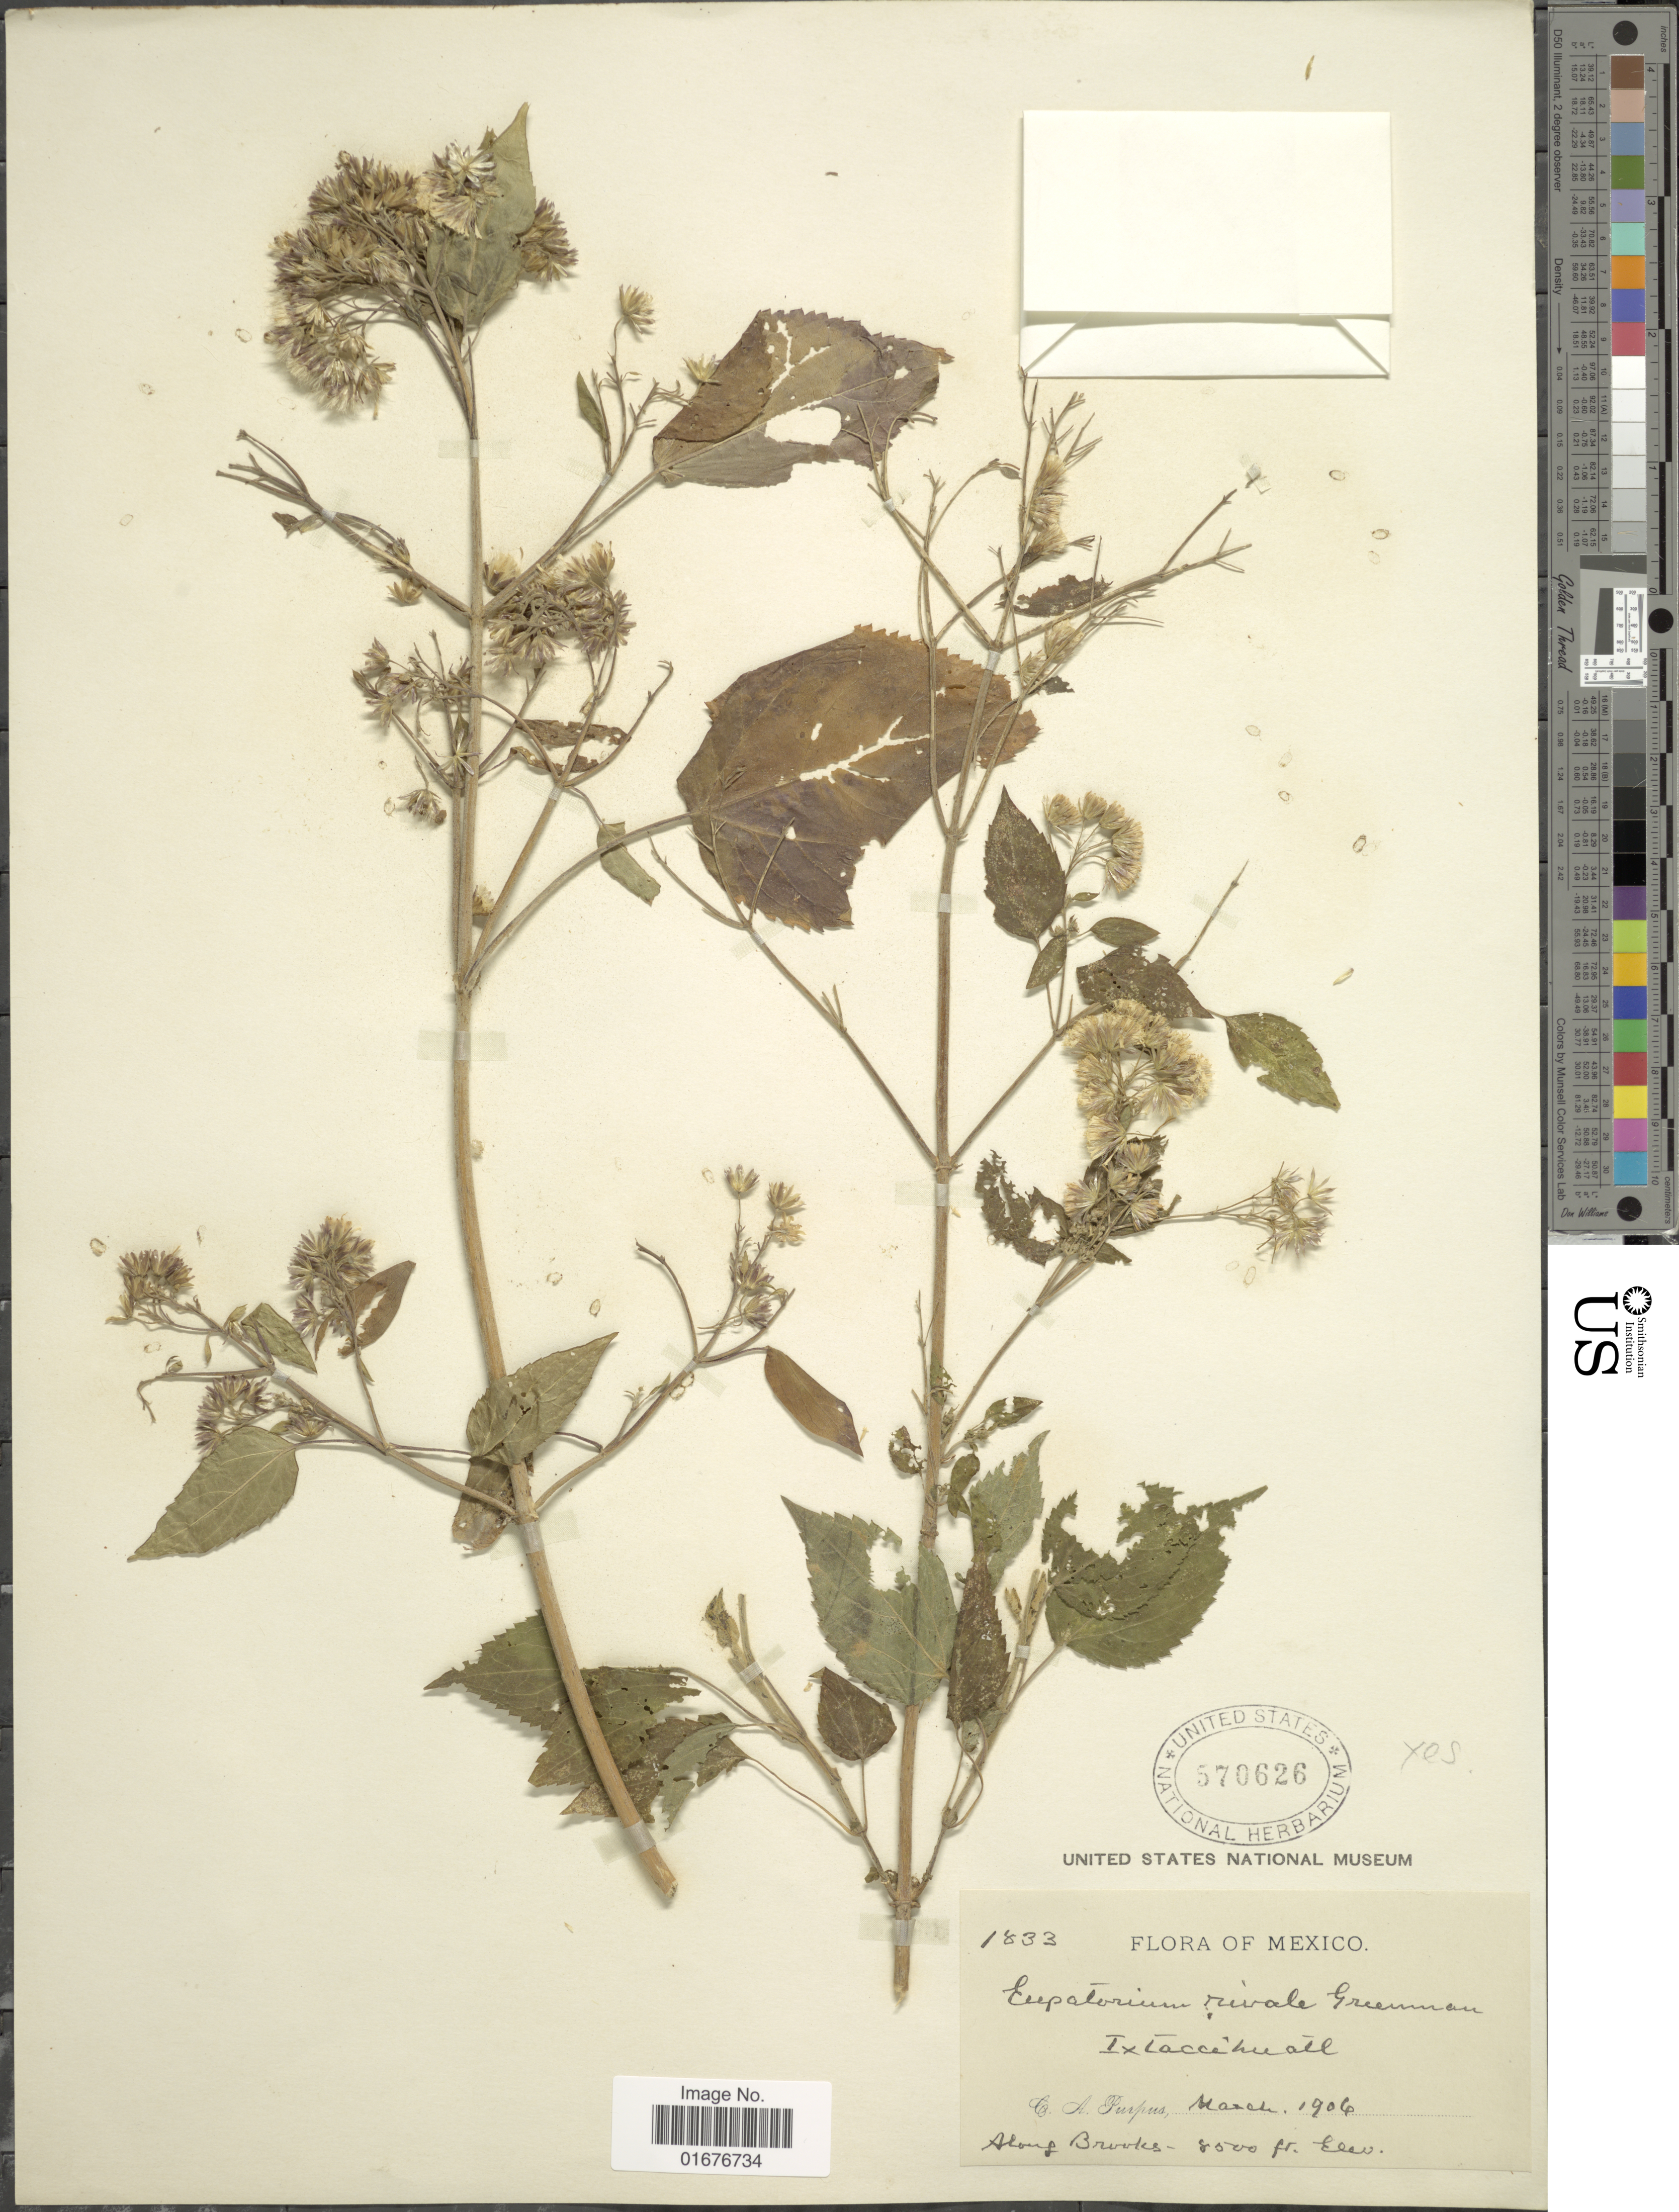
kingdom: Plantae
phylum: Tracheophyta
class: Magnoliopsida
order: Asterales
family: Asteraceae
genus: Ageratina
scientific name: Ageratina rivalis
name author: (Greenm.) R.M. King & H. Rob.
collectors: C. A. Purpus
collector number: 1833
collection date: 1906-03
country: Mexico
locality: Ixtaccihuatl, along brooks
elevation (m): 2591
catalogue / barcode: US 570626